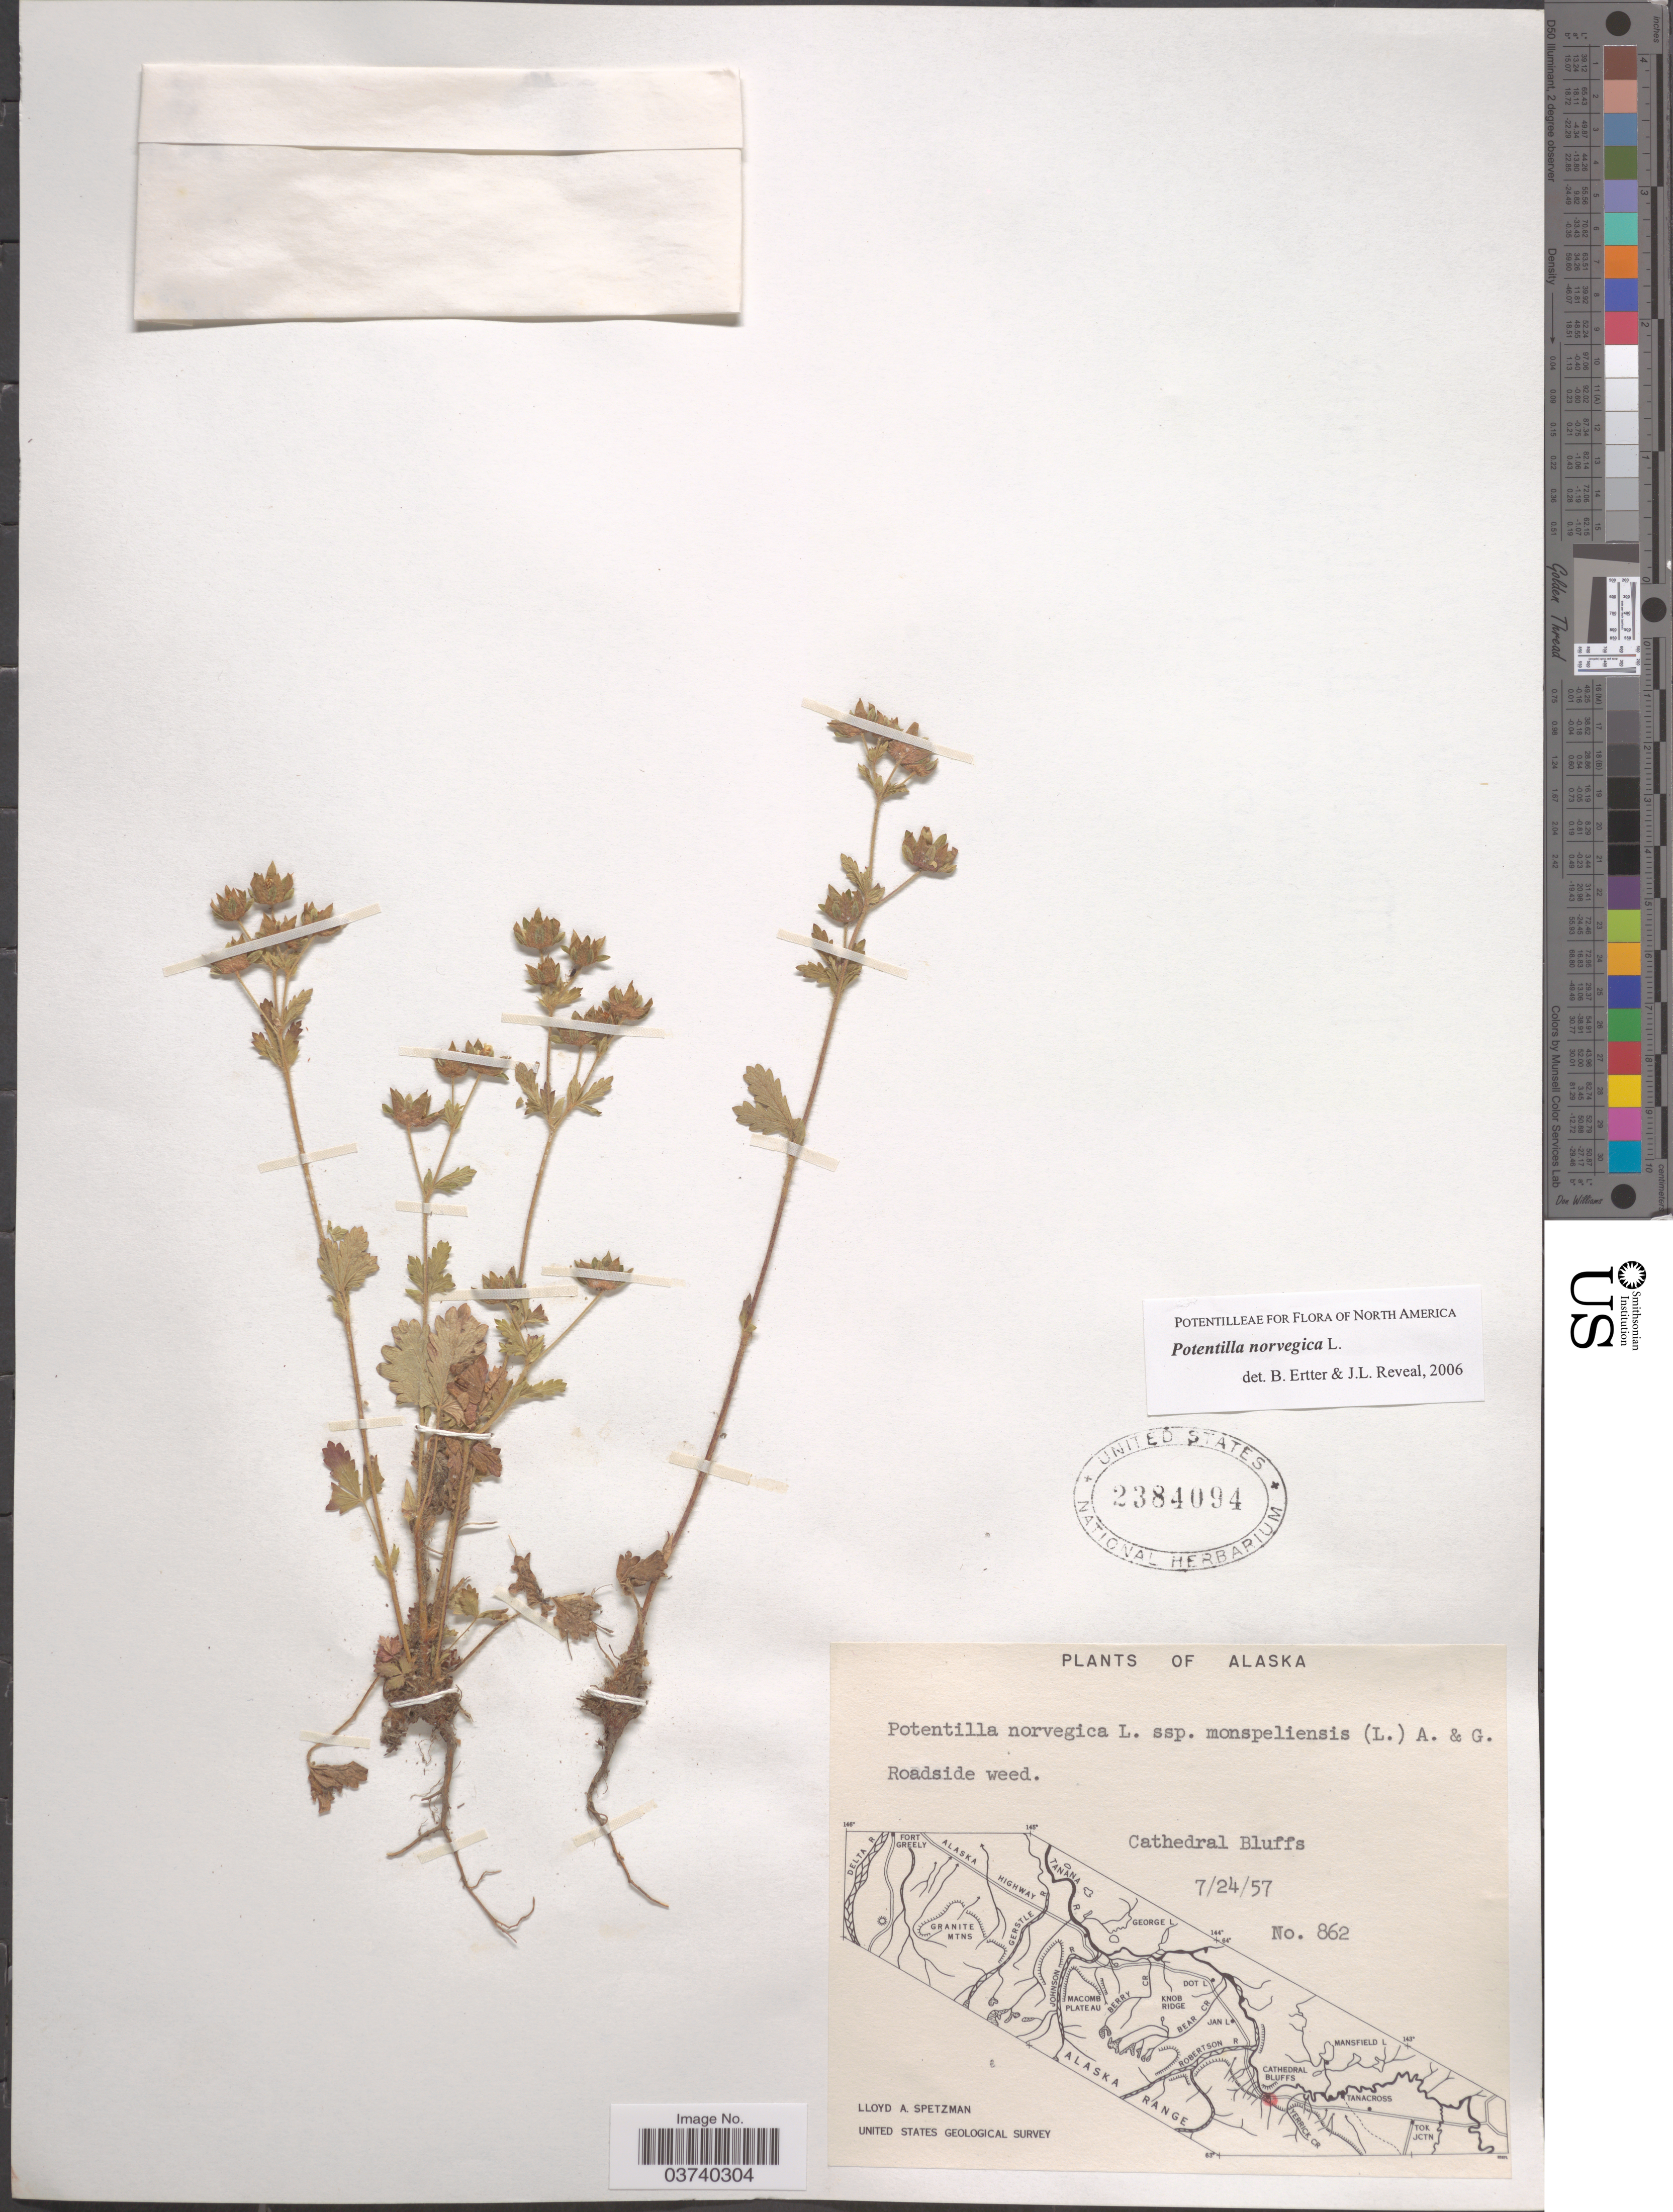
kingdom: Plantae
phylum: Tracheophyta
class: Magnoliopsida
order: Rosales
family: Rosaceae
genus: Potentilla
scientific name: Potentilla norvegica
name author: L.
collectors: L. Spetzman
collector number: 862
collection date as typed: Transcribed d/m/y: 24/7/57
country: United States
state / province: Alaska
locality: Cathedral Bluffs.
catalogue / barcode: US 2384094